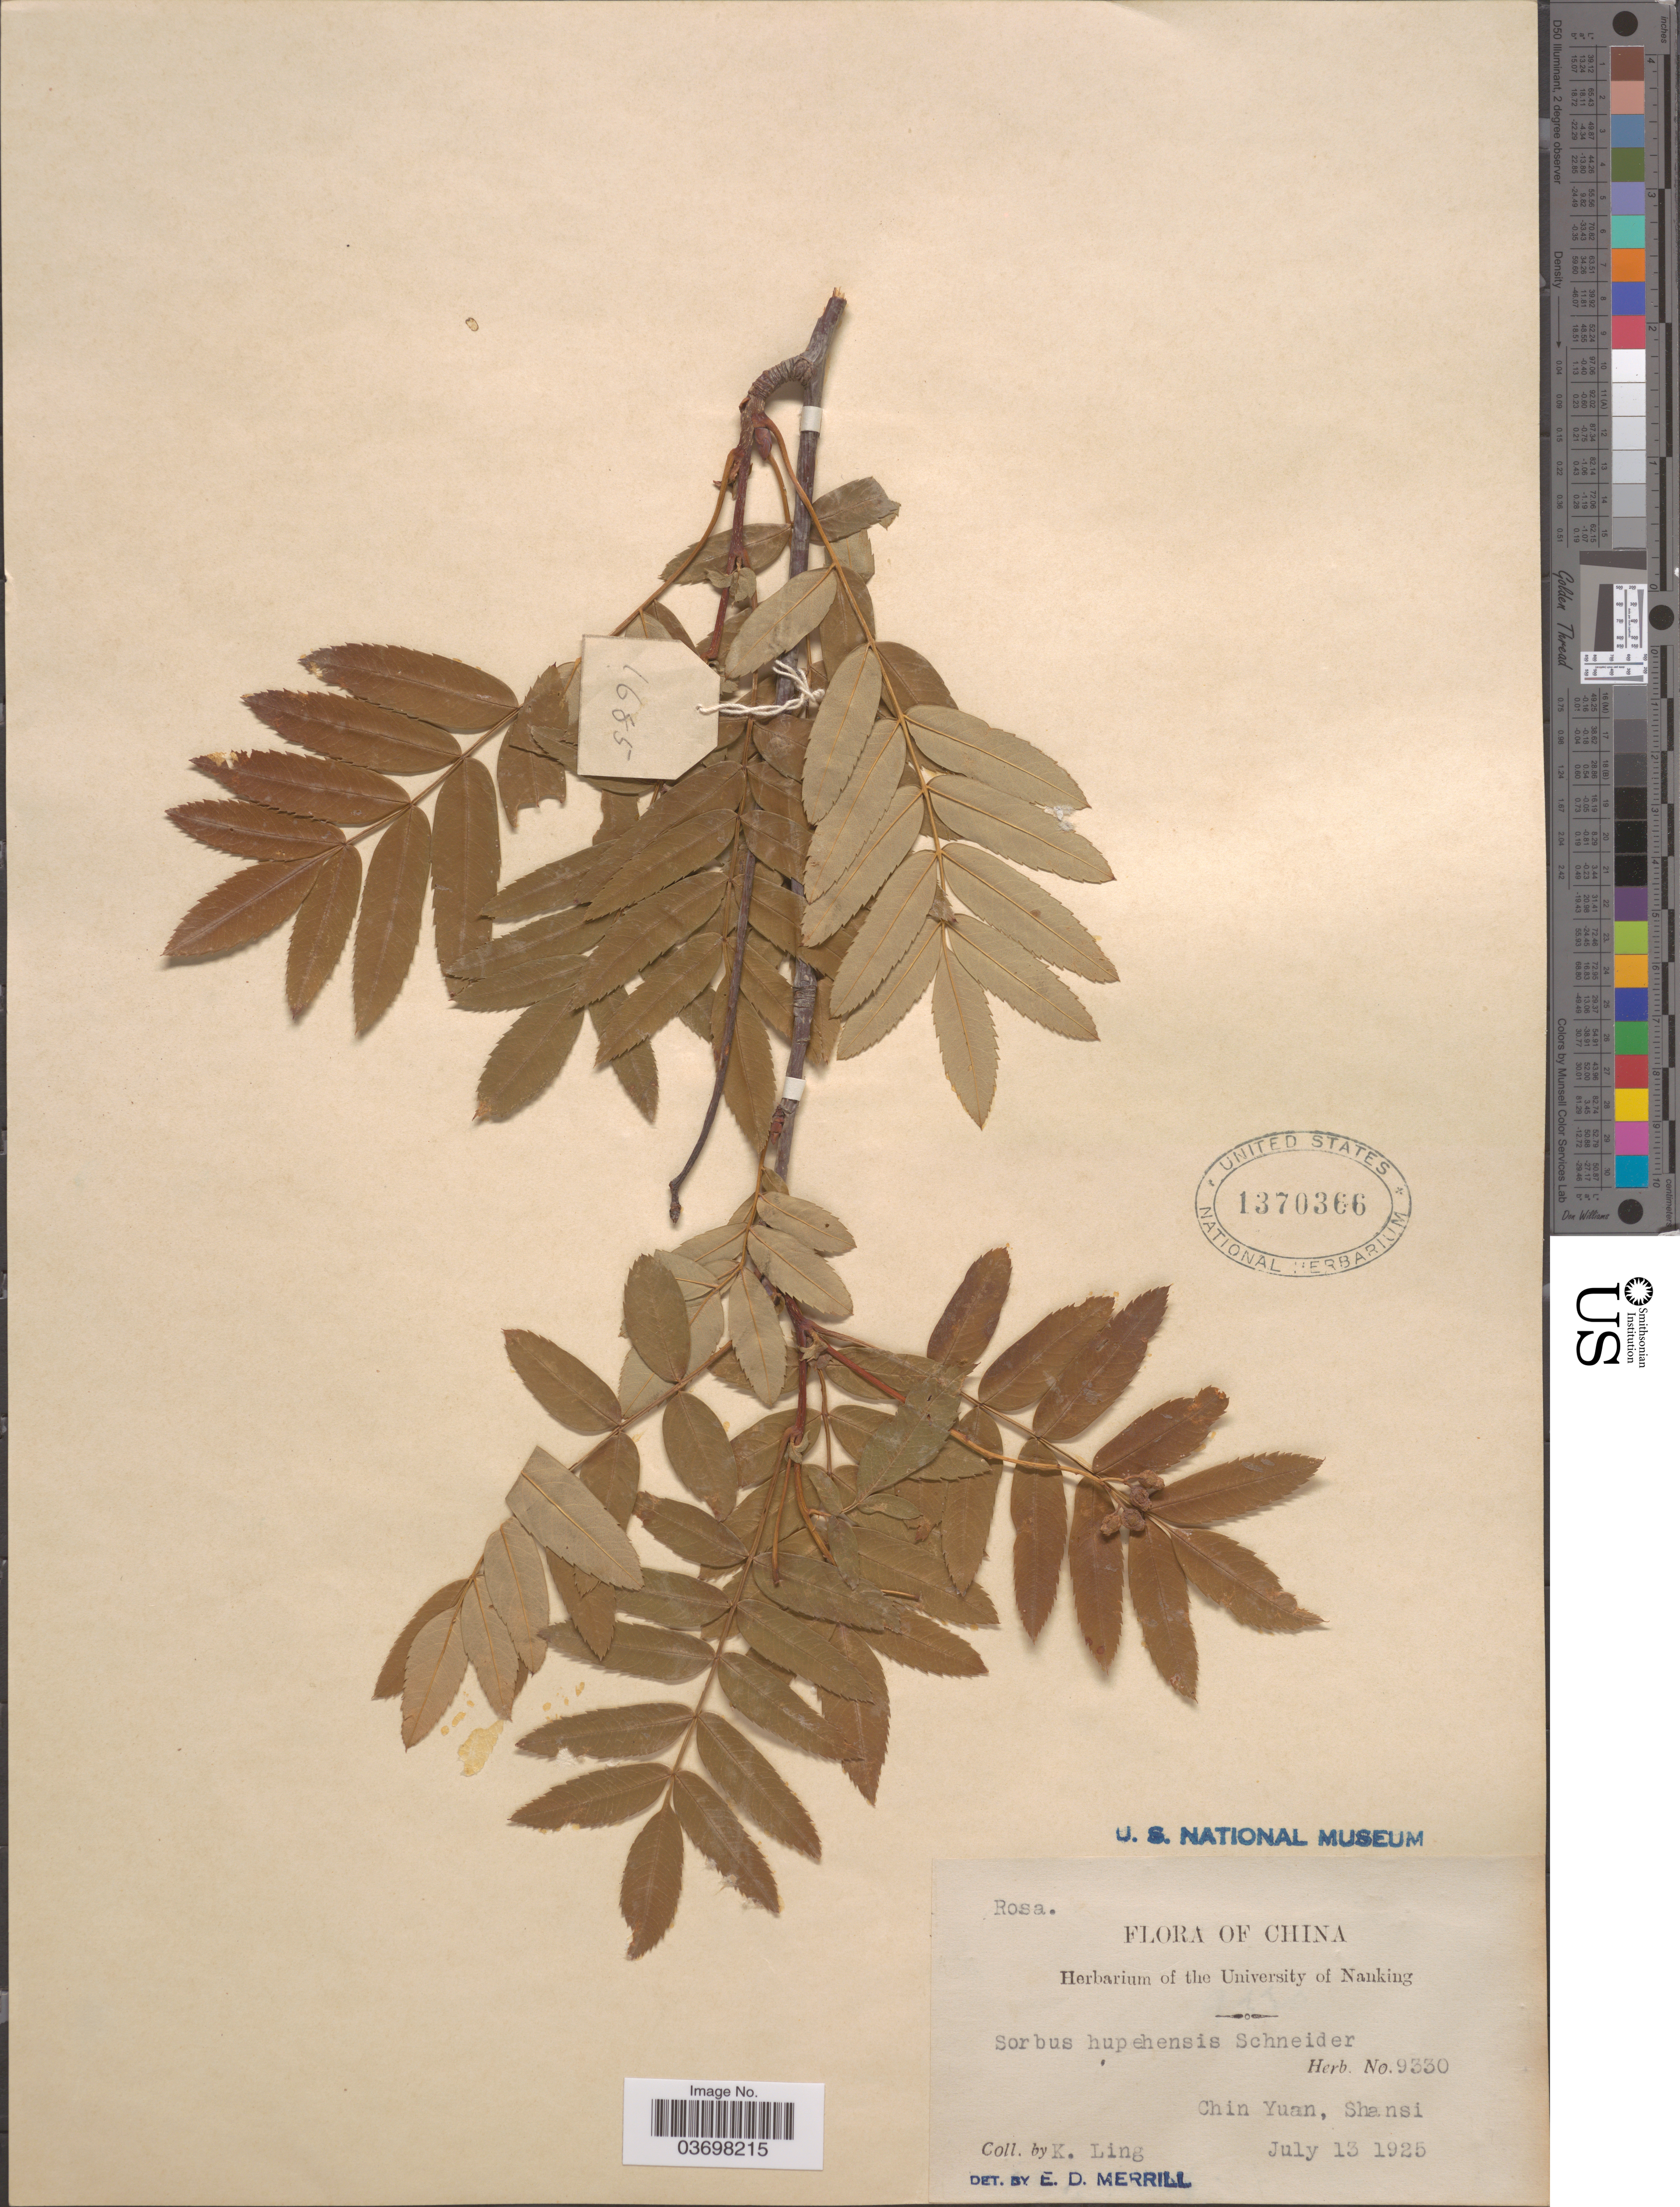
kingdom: Plantae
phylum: Tracheophyta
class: Magnoliopsida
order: Rosales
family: Rosaceae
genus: Sorbus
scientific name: Sorbus discolor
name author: hort.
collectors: K. Ling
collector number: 9330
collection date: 1925-07-13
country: China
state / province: Shanxi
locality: Chin Yuan, Shansi.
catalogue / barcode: US 1370366